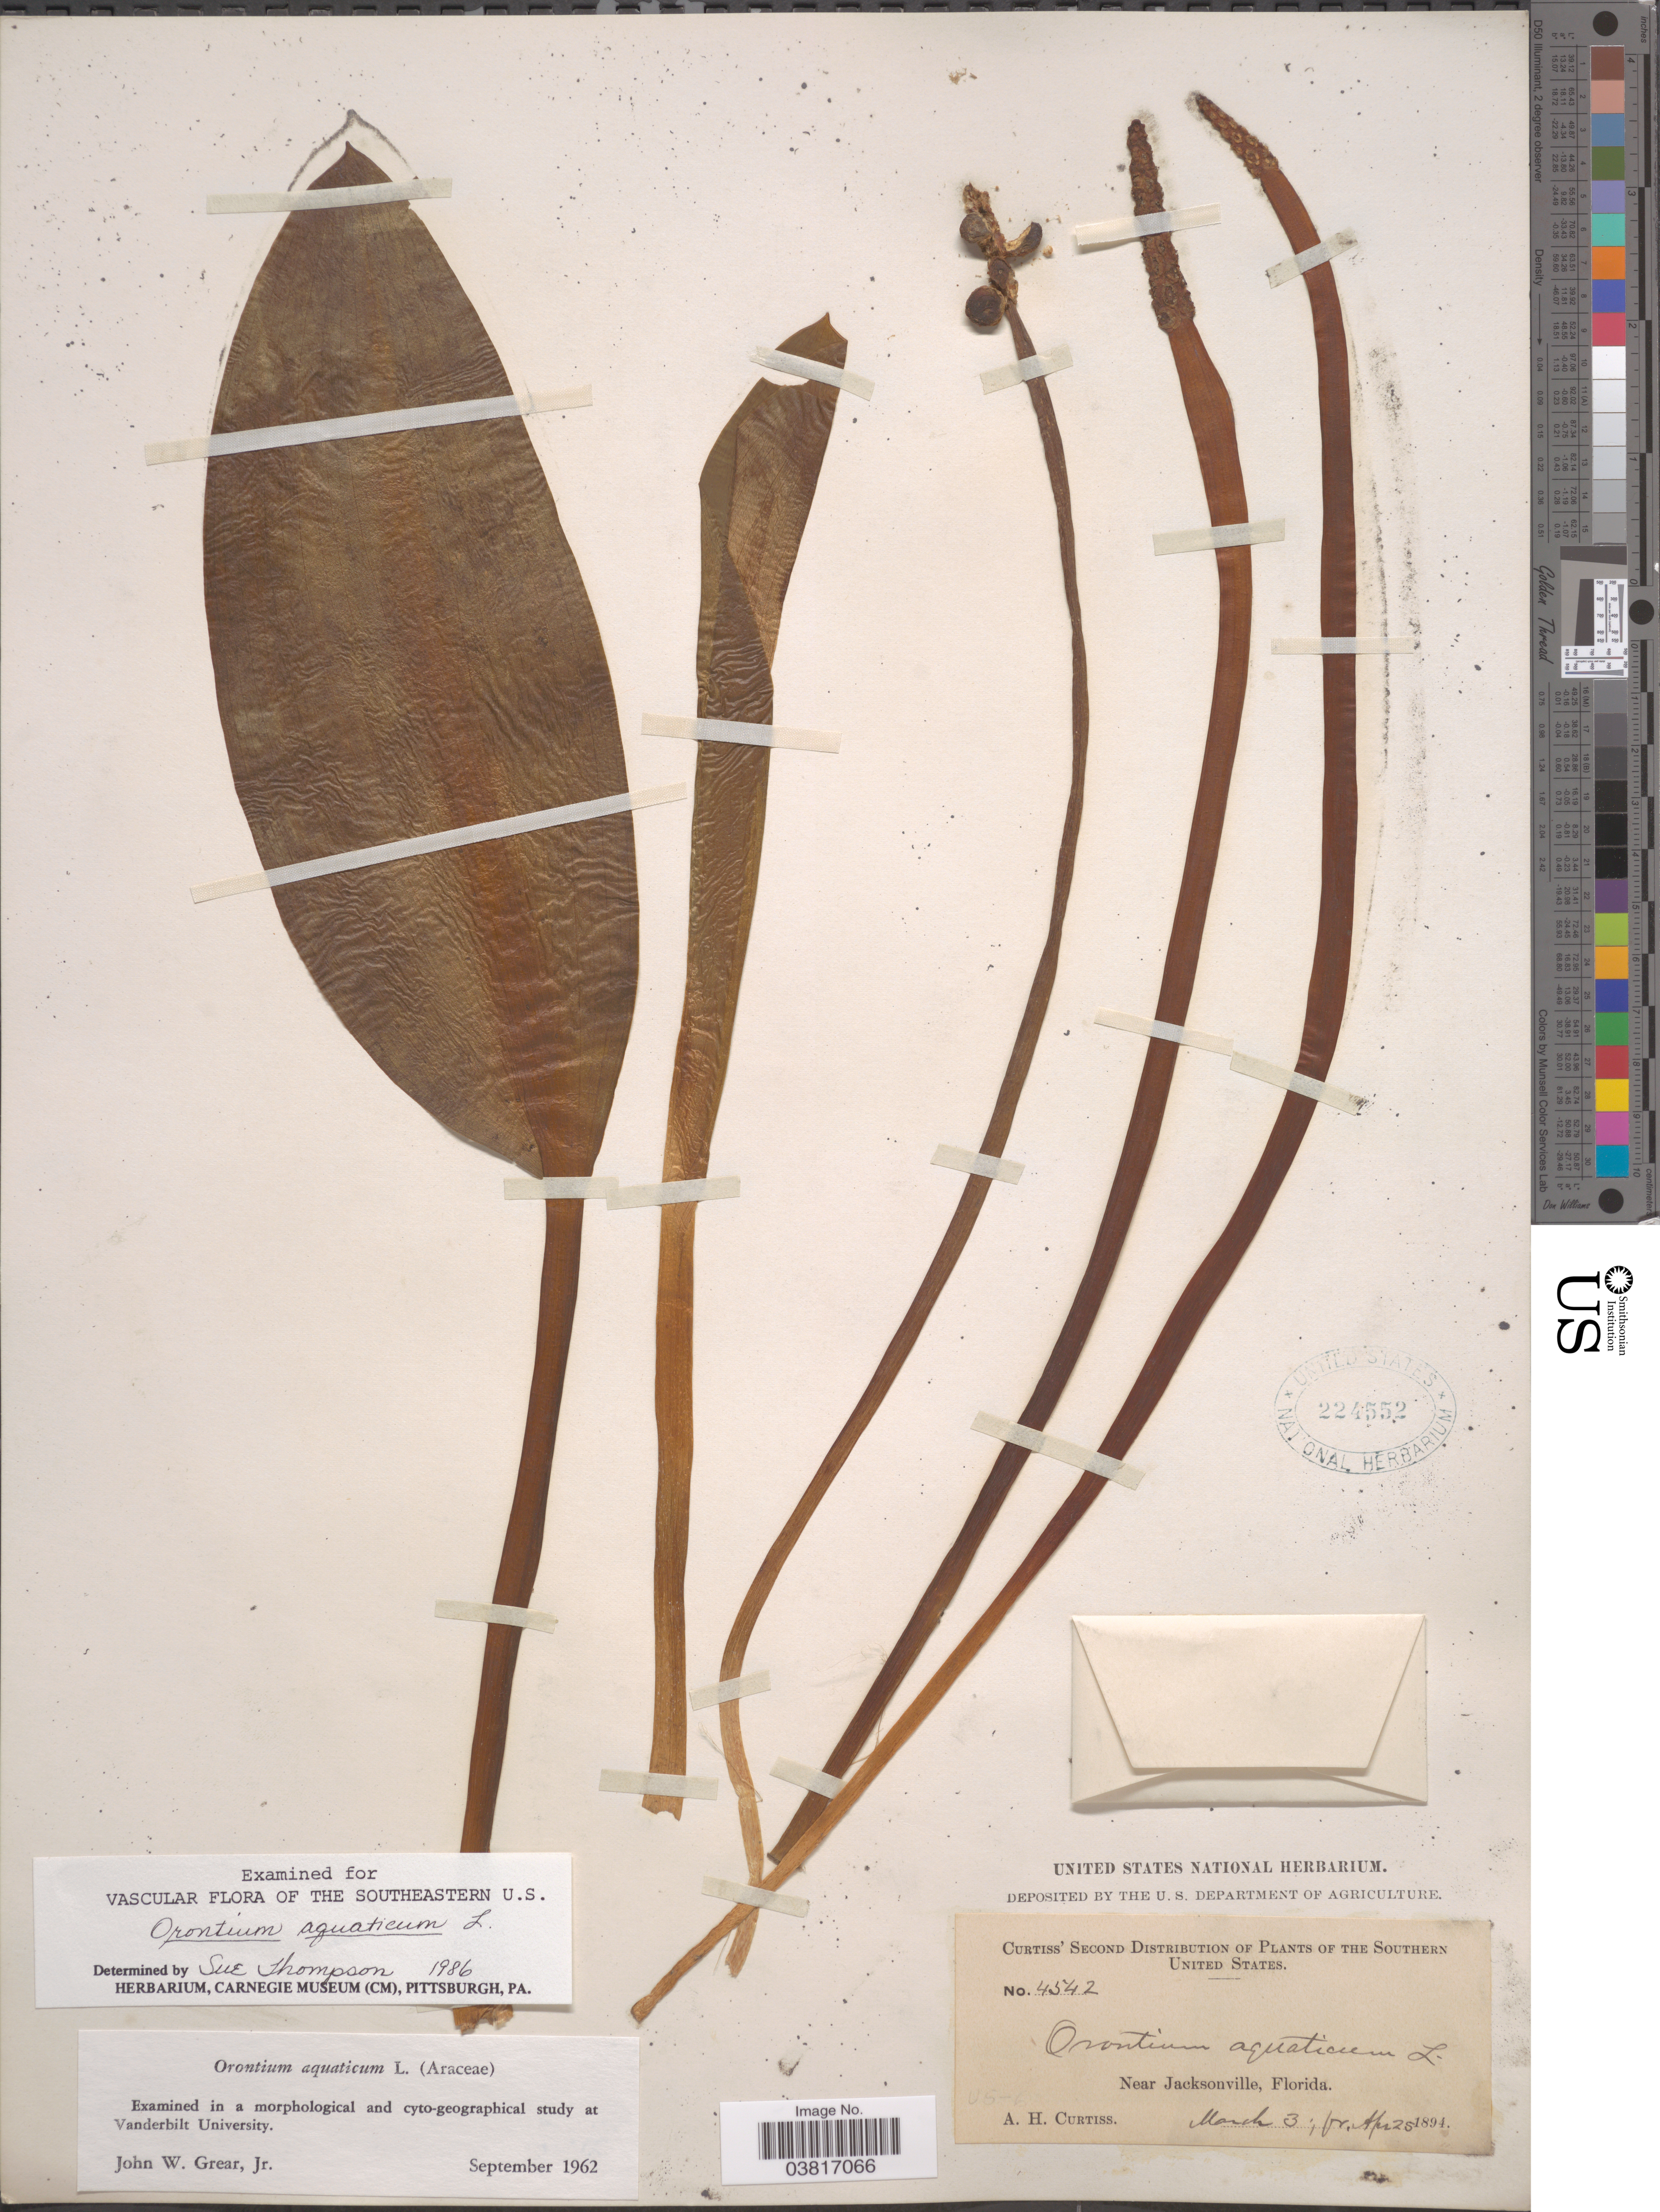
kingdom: Plantae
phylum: Tracheophyta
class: Liliopsida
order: Alismatales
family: Araceae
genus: Orontium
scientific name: Orontium aquaticum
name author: L.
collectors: A. H. Curtiss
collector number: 4542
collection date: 1894-03-03/1894-04-25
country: United States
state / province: Florida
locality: Southern United States. Near Jacksonville.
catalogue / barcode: US 224552